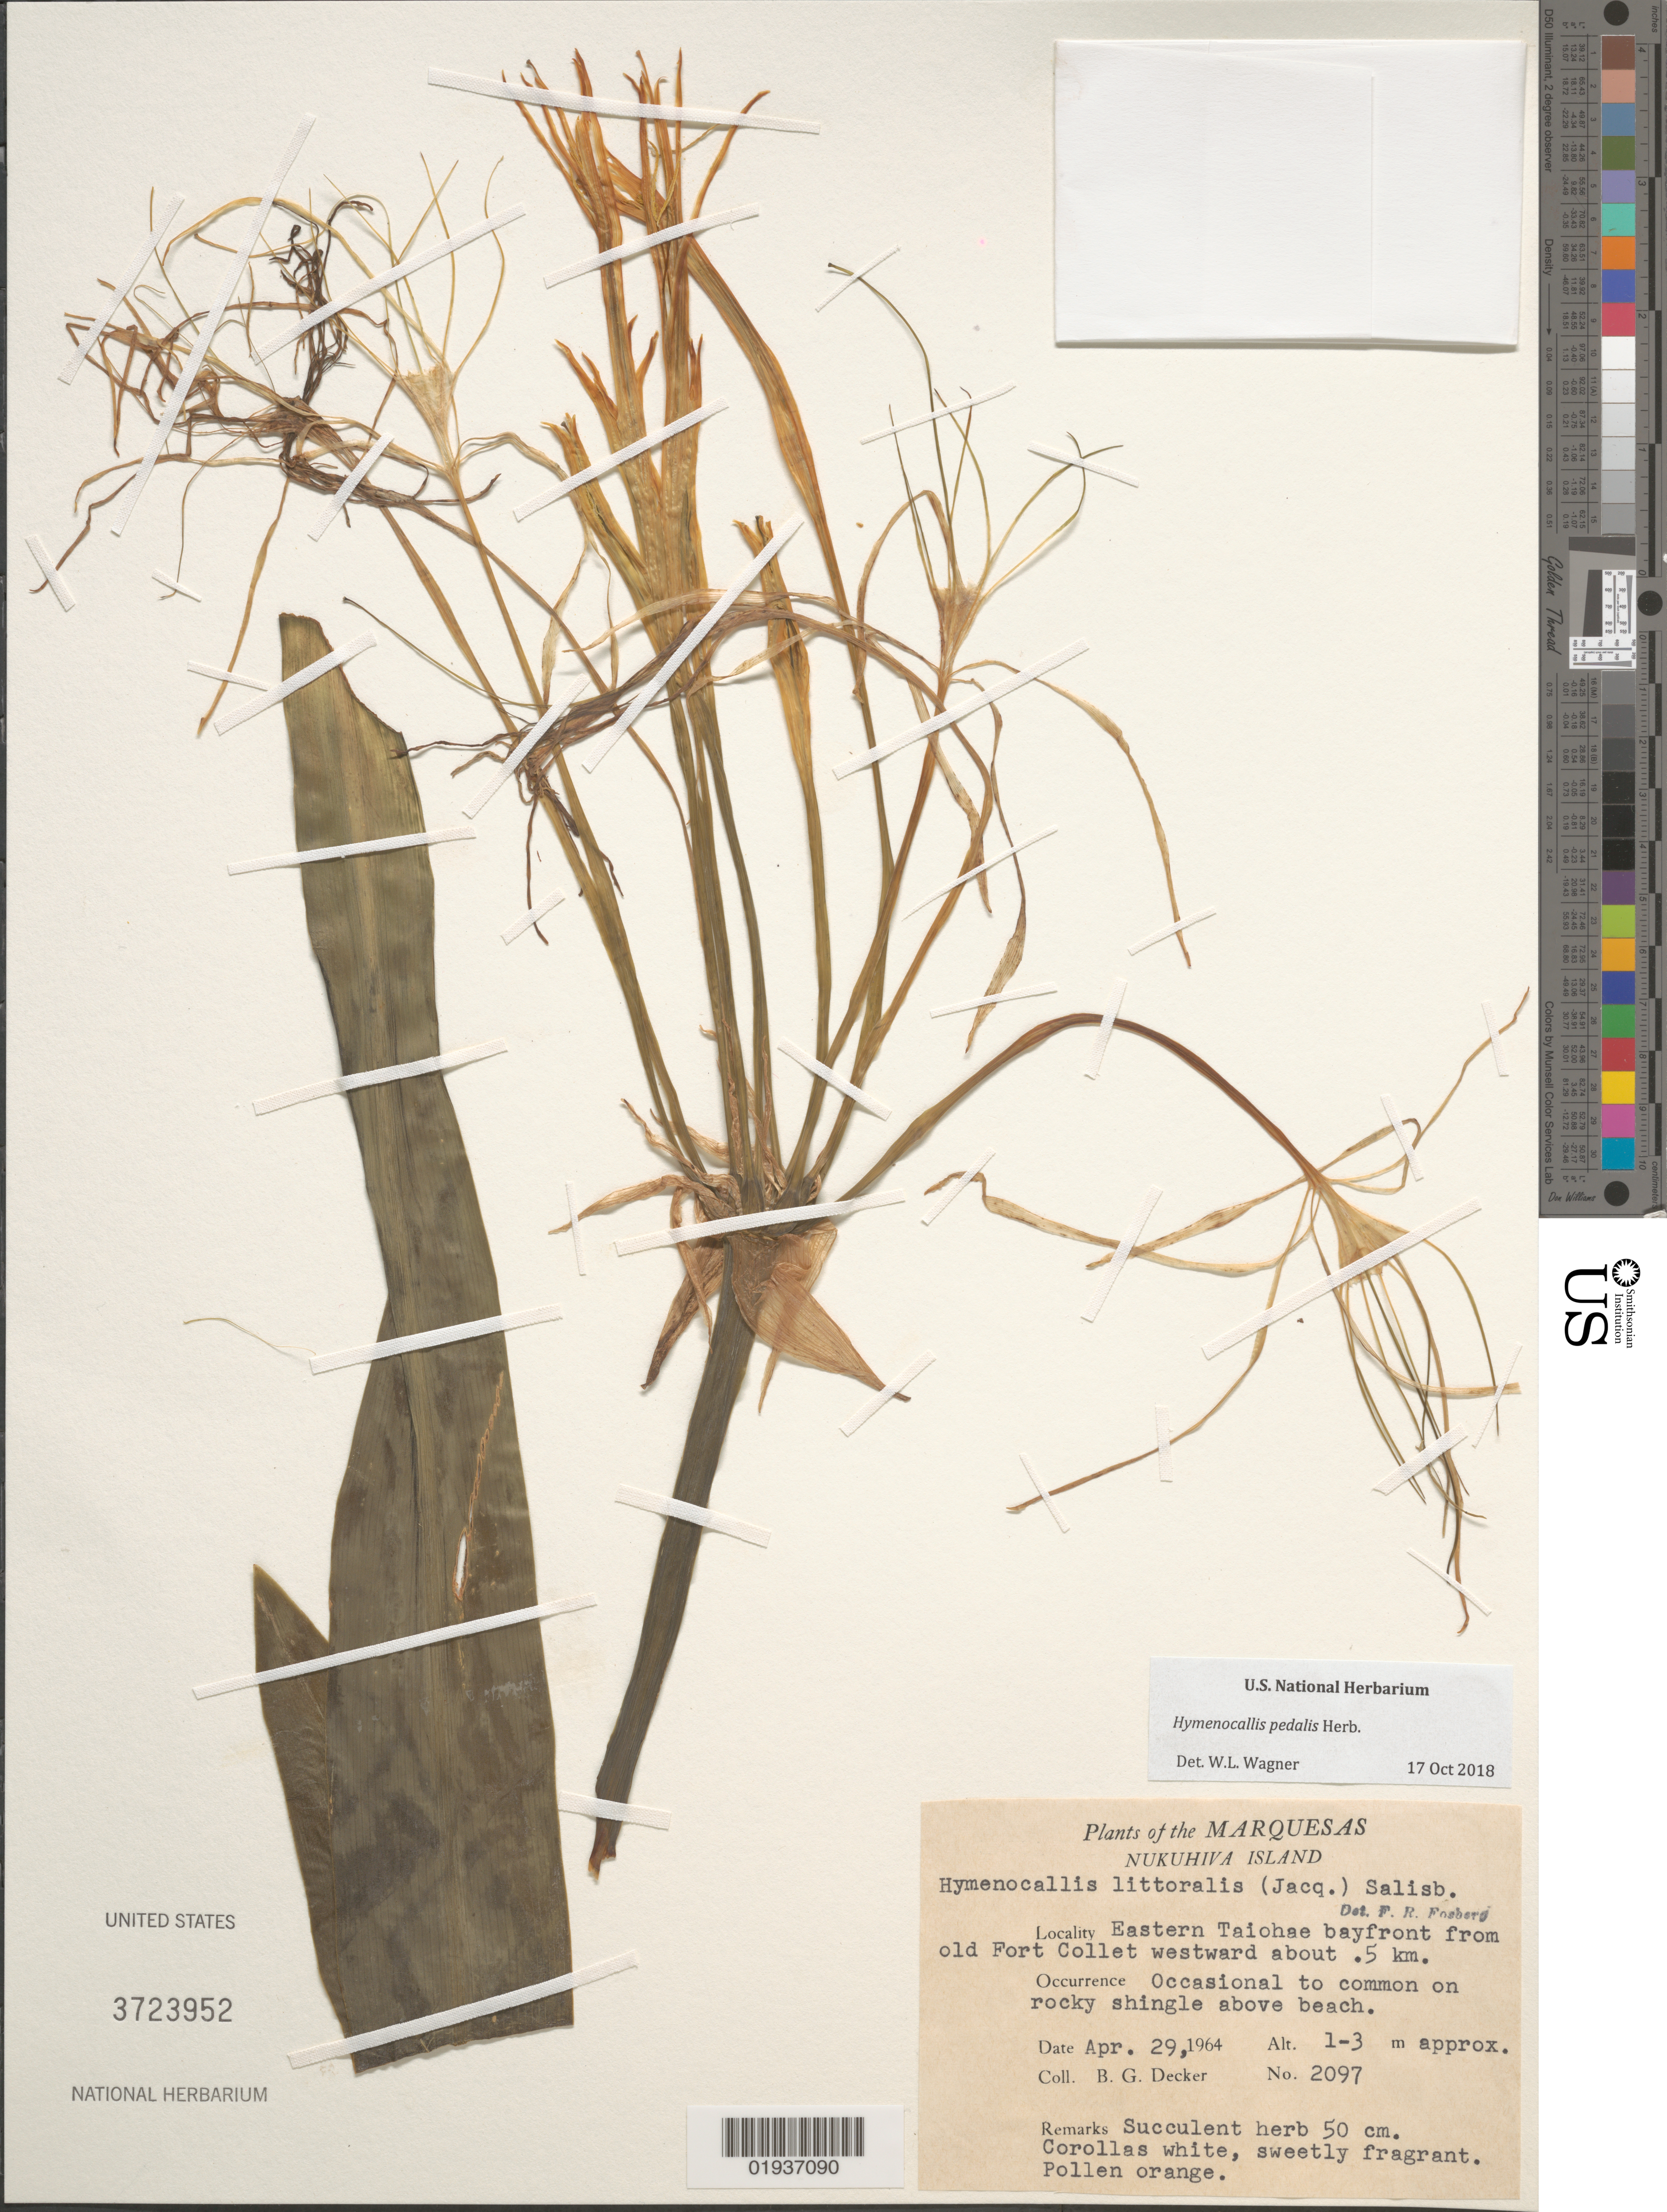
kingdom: Plantae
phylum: Tracheophyta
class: Liliopsida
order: Asparagales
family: Amaryllidaceae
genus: Hymenocallis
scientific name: Hymenocallis pedalis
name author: Herb.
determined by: Wagner, W. L., (BOT), Smithsonian Institution - National Museum of Natural History (UNITED STATES)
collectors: B. G. Decker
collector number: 2097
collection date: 1964-04-29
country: French Polynesia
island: Nuku Hiva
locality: E Taiohae bayfront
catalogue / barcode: US 3723952